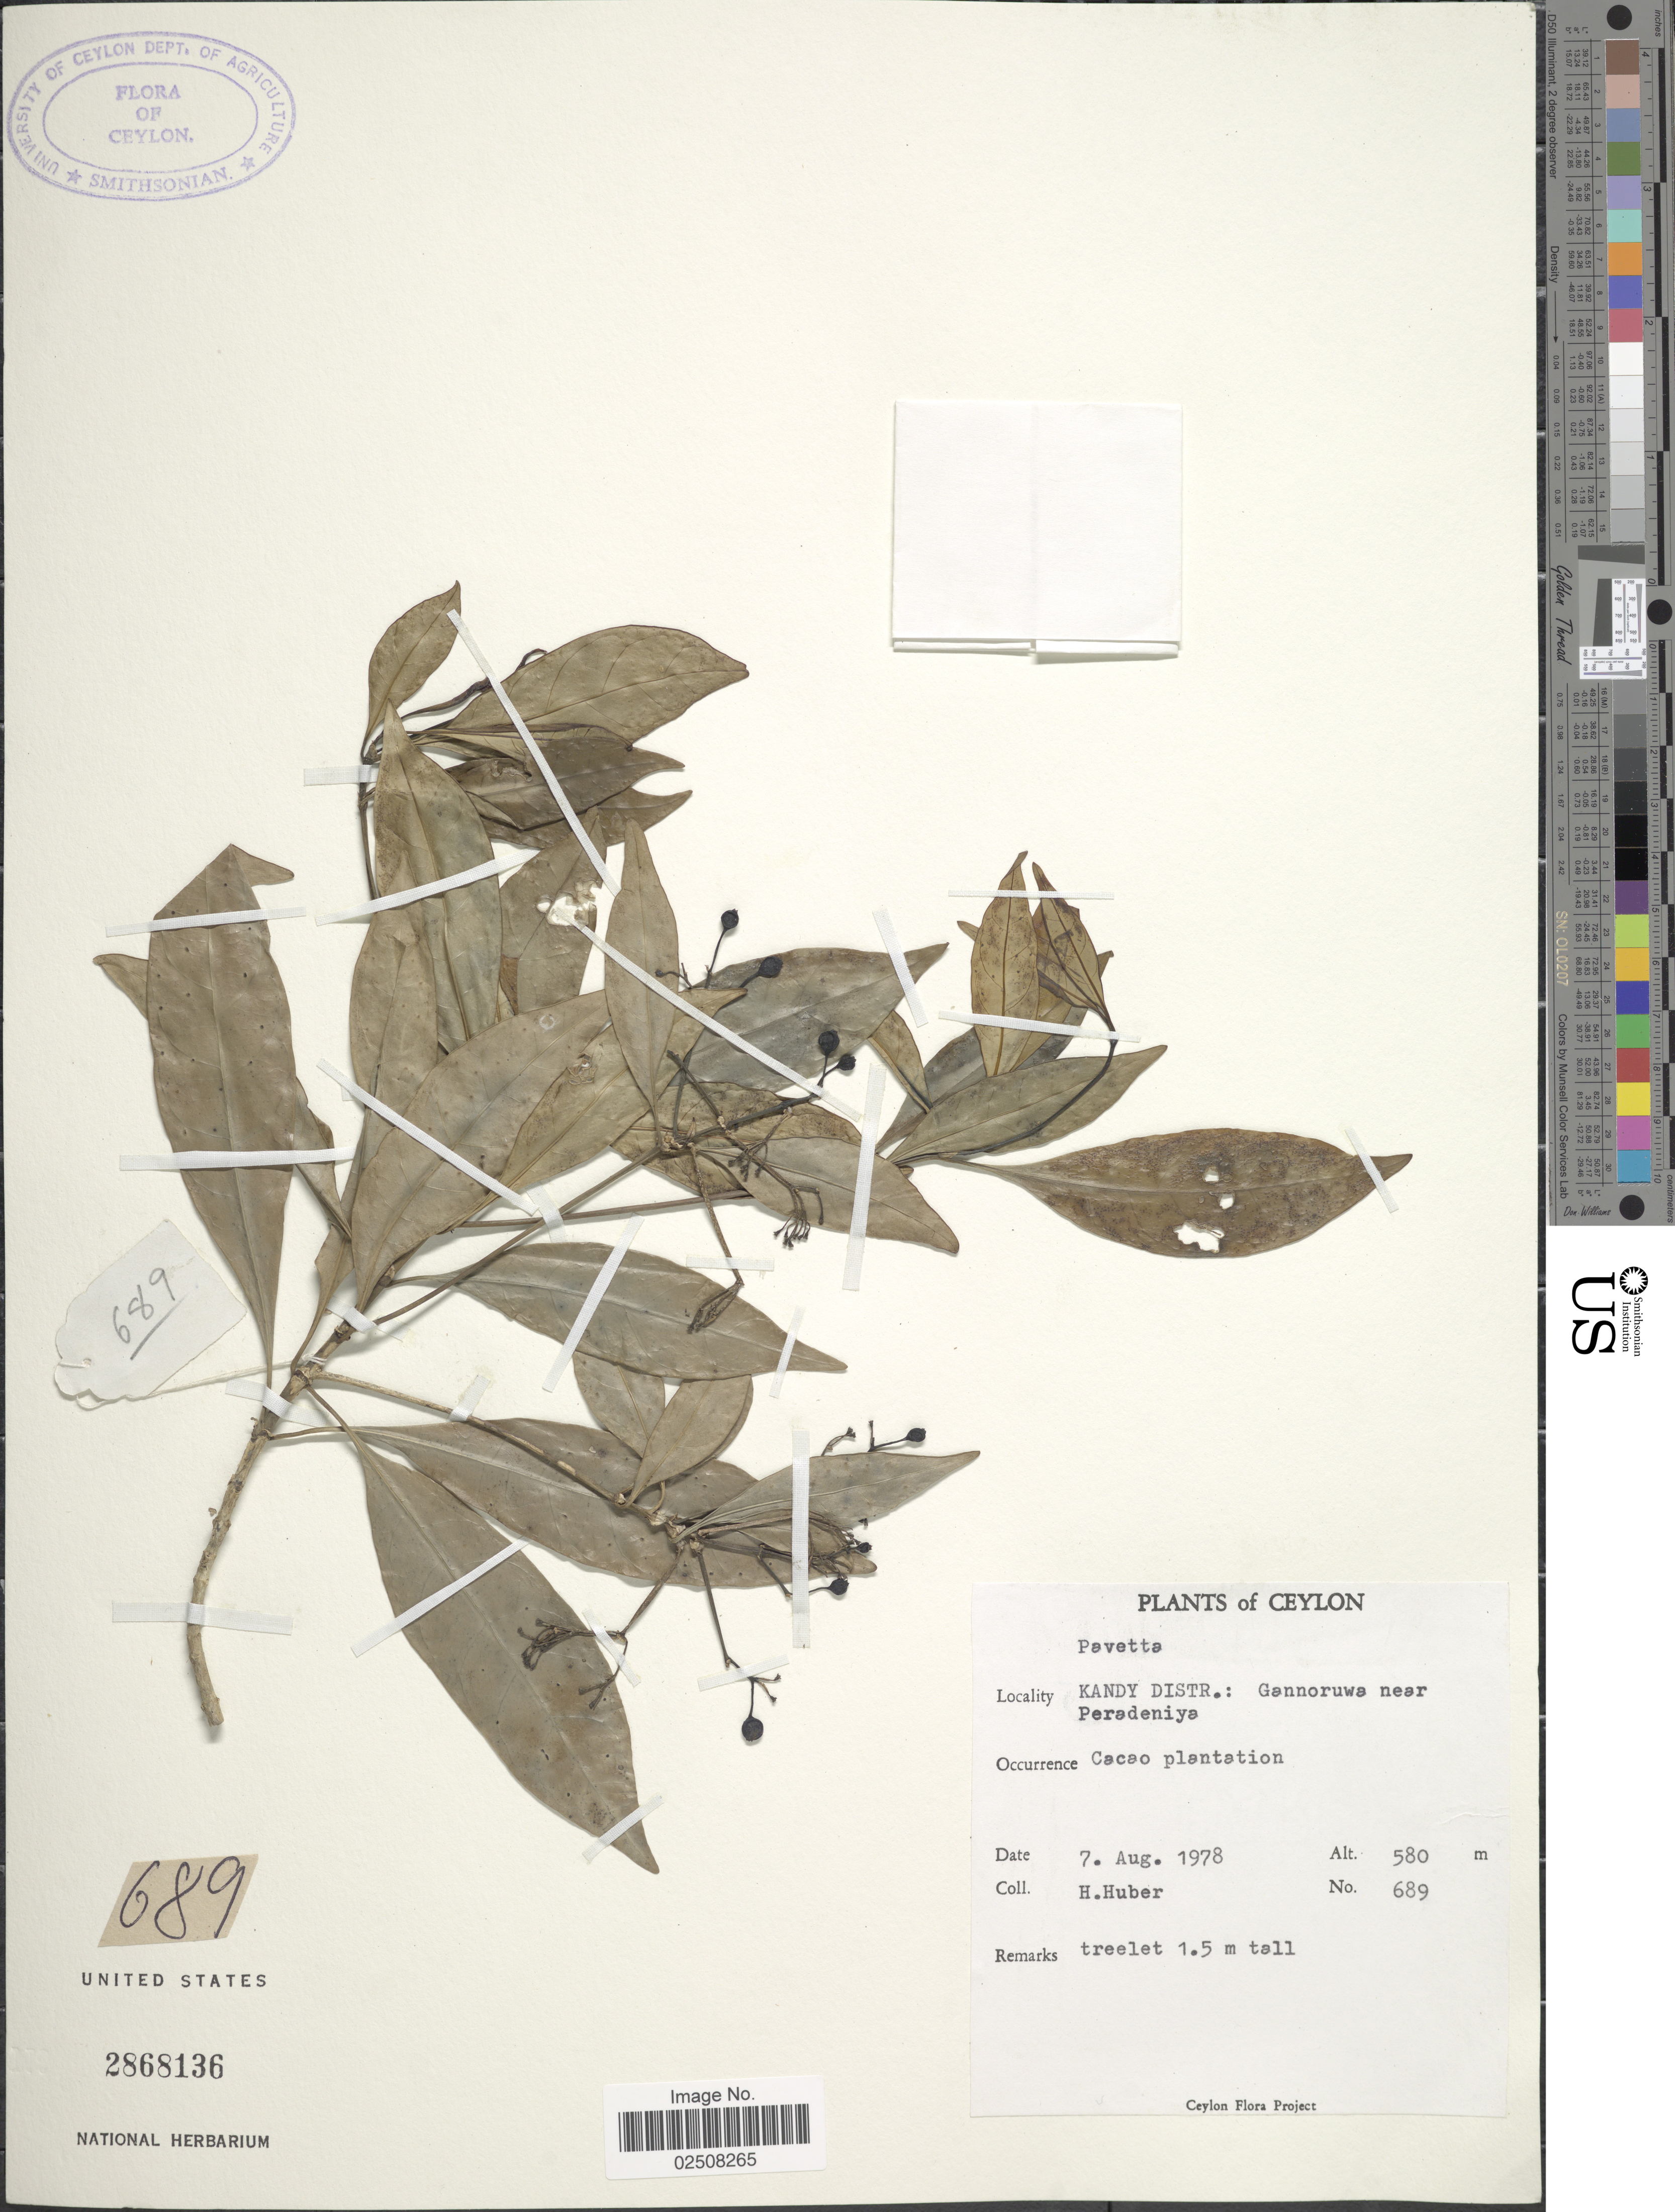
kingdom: Plantae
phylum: Tracheophyta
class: Magnoliopsida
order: Gentianales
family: Rubiaceae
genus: Pavetta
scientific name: Pavetta sp.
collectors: H. Huber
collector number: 689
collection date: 1978-08-07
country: Sri Lanka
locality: Ceylon, Kandy Distr.: Ganruwa near Peradeniya, Cacao plantation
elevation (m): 580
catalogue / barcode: US 2868136